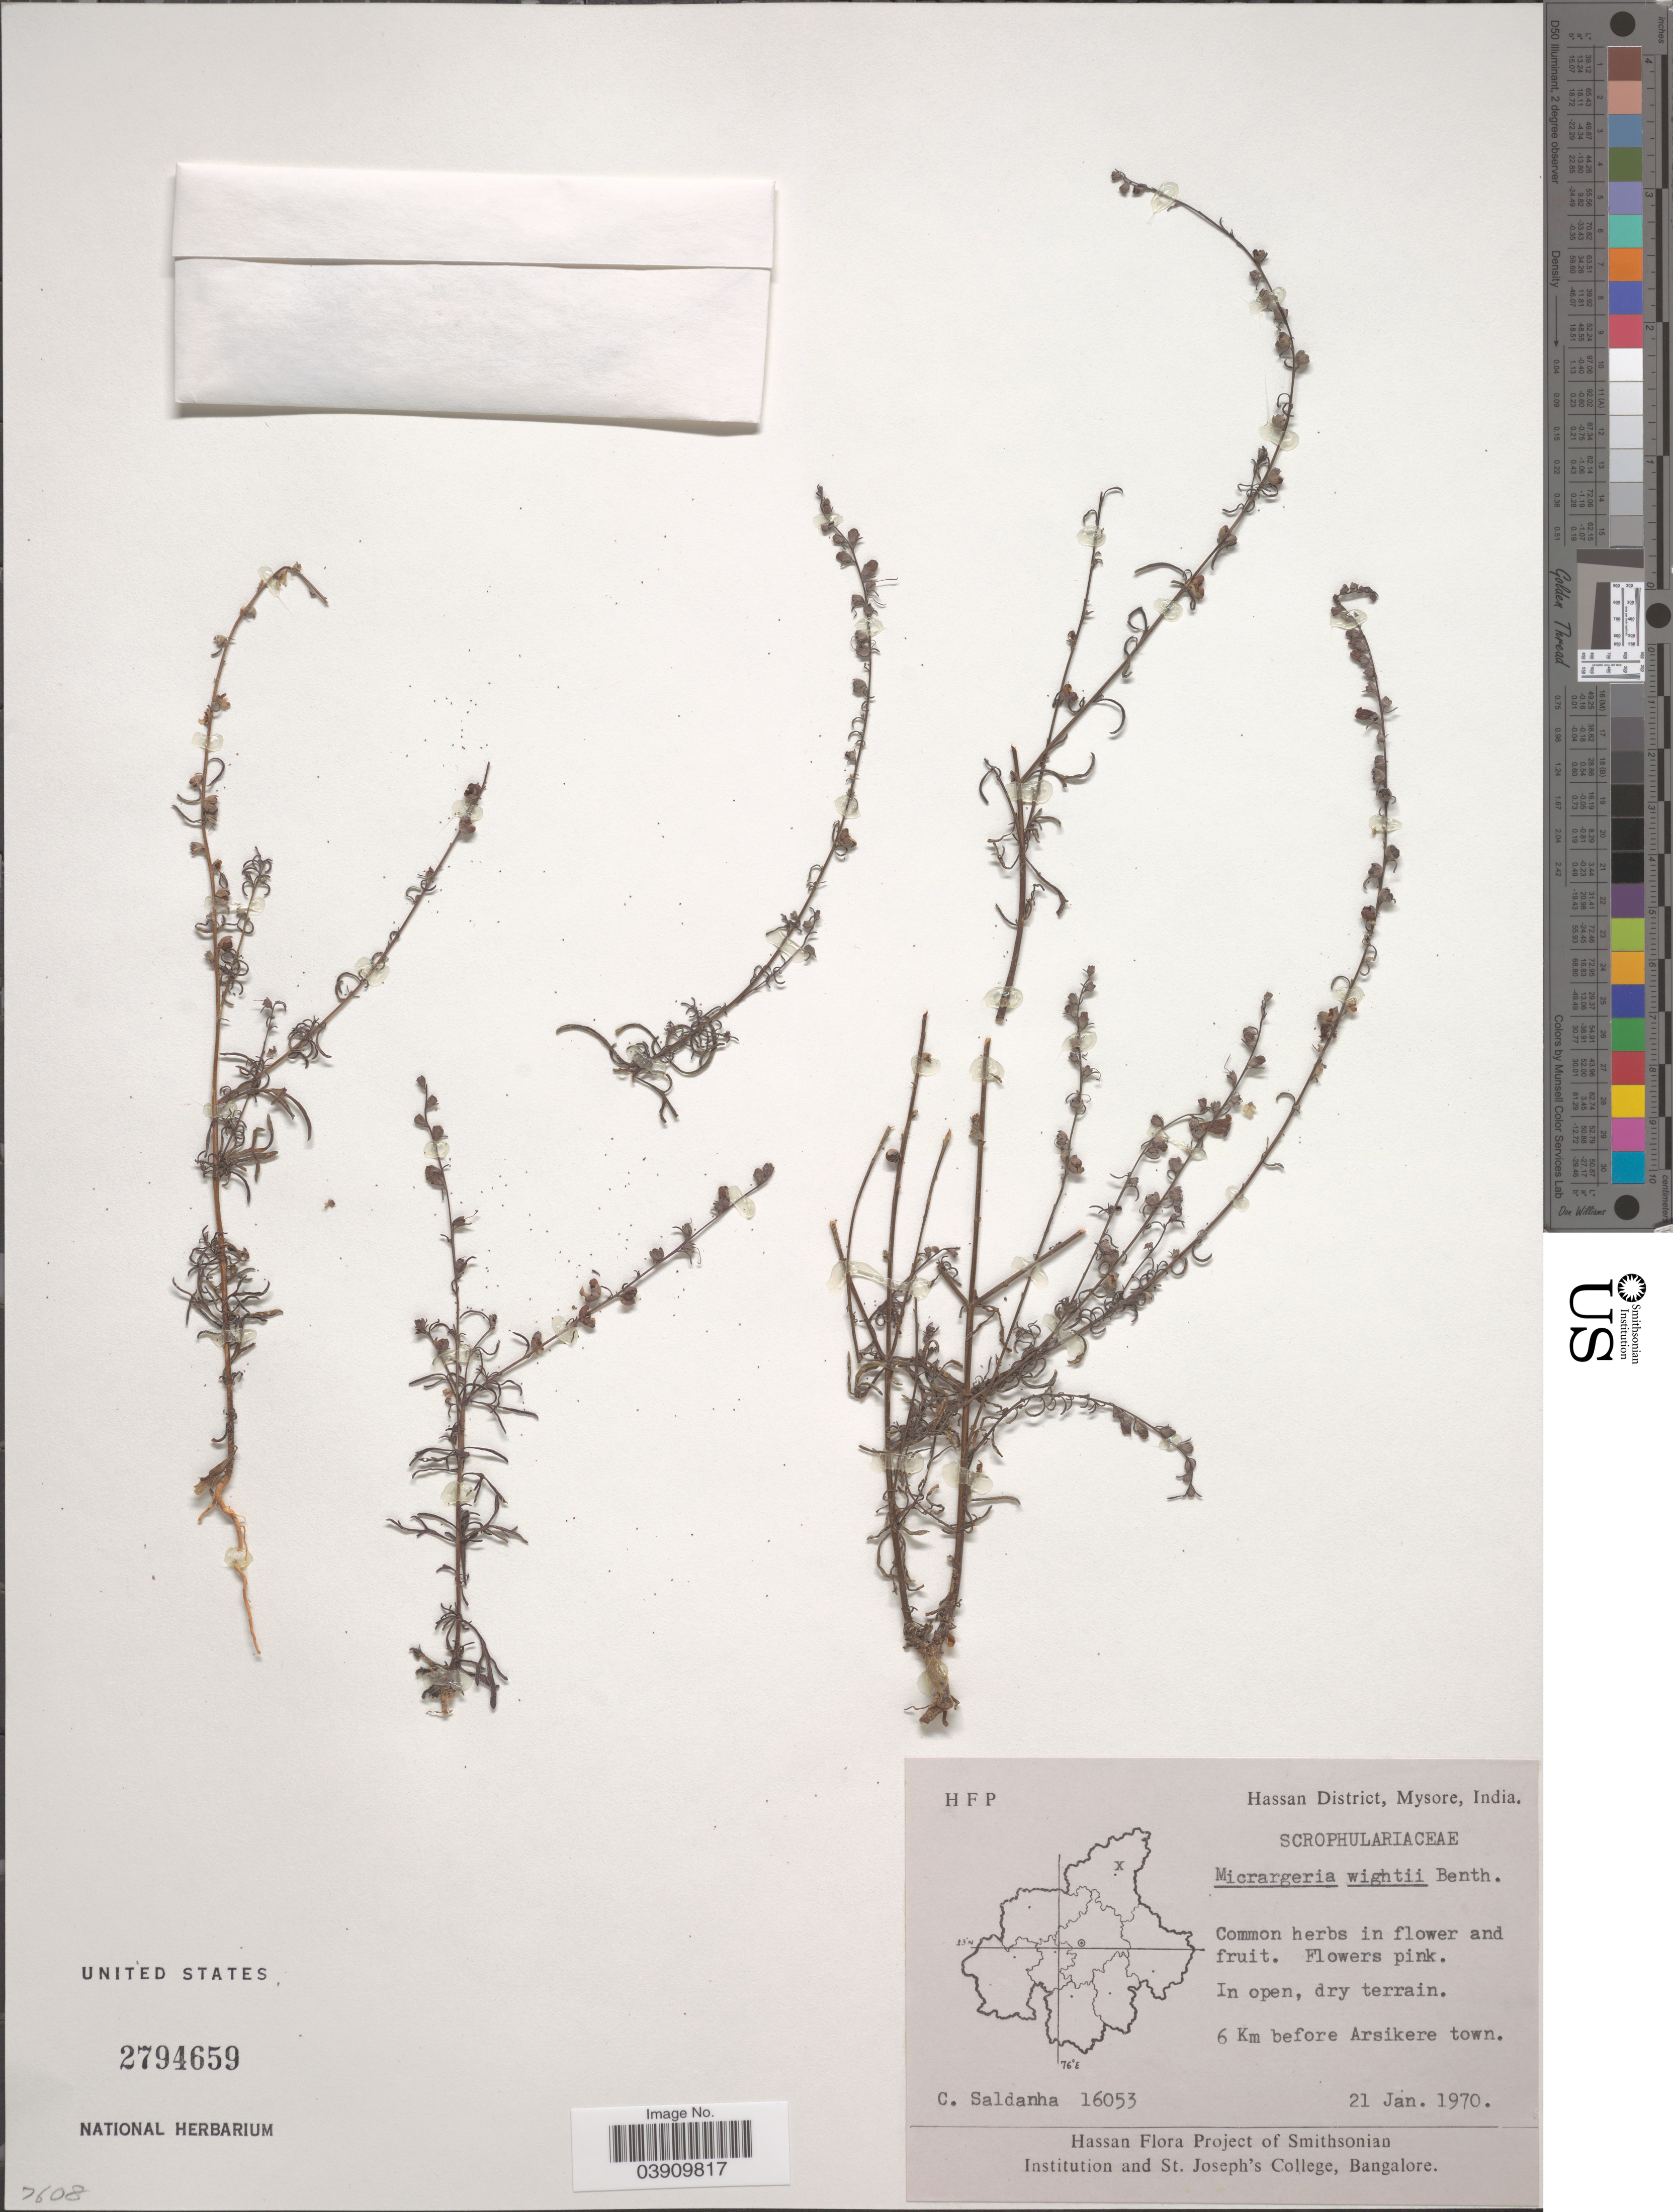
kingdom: Plantae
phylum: Tracheophyta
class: Magnoliopsida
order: Lamiales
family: Orobanchaceae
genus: Micrargeria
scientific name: Micrargeria wightii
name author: Benth.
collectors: C. Saldanha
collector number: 16053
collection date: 1970-01-21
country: India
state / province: Karnataka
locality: Hassan District, Mysore. 6 Km before Arsikere town.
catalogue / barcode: US 2794659